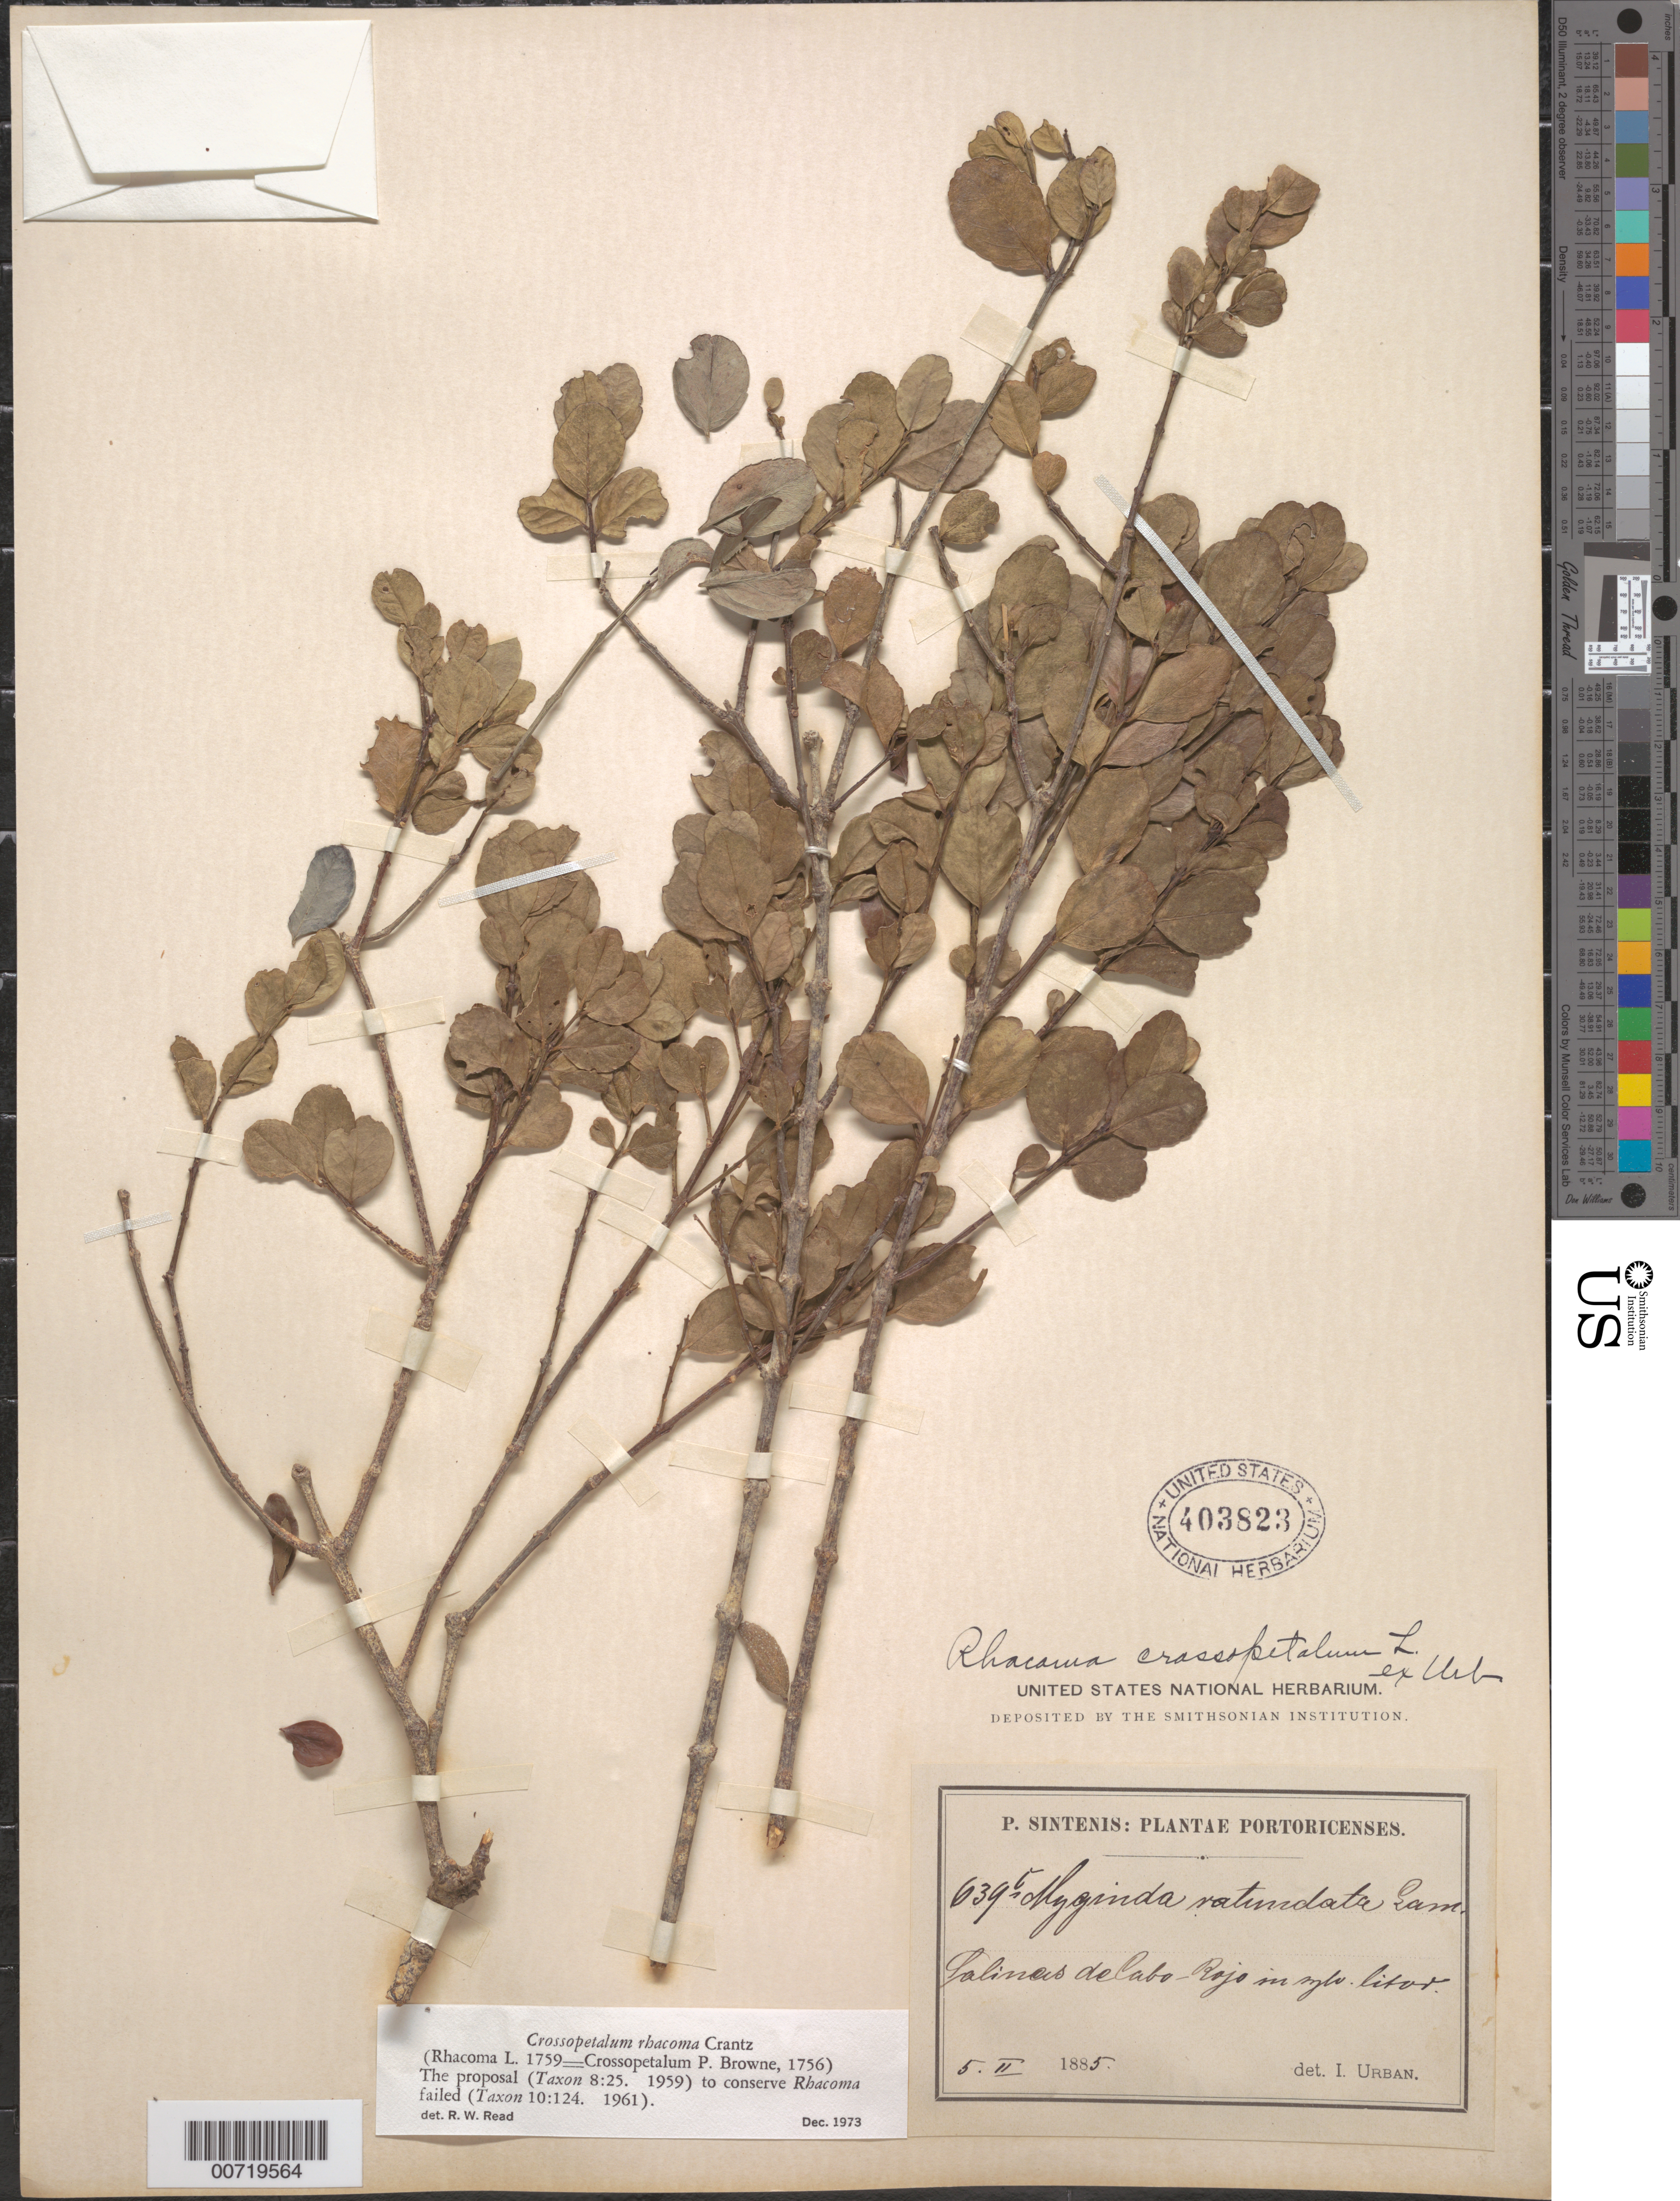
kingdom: Plantae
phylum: Tracheophyta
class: Magnoliopsida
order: Celastrales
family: Celastraceae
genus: Crossopetalum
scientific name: Crossopetalum rhacoma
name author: Crantz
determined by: Read, Robert W., (US), NMNH (UNITED STATES)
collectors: P. Sintenis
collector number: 639c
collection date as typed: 05 Feb 1885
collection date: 1885-02-05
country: Puerto Rico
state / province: Cabo Rojo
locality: Salinas de Cabo Rojo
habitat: In sylvis litoralibus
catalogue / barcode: US 403823